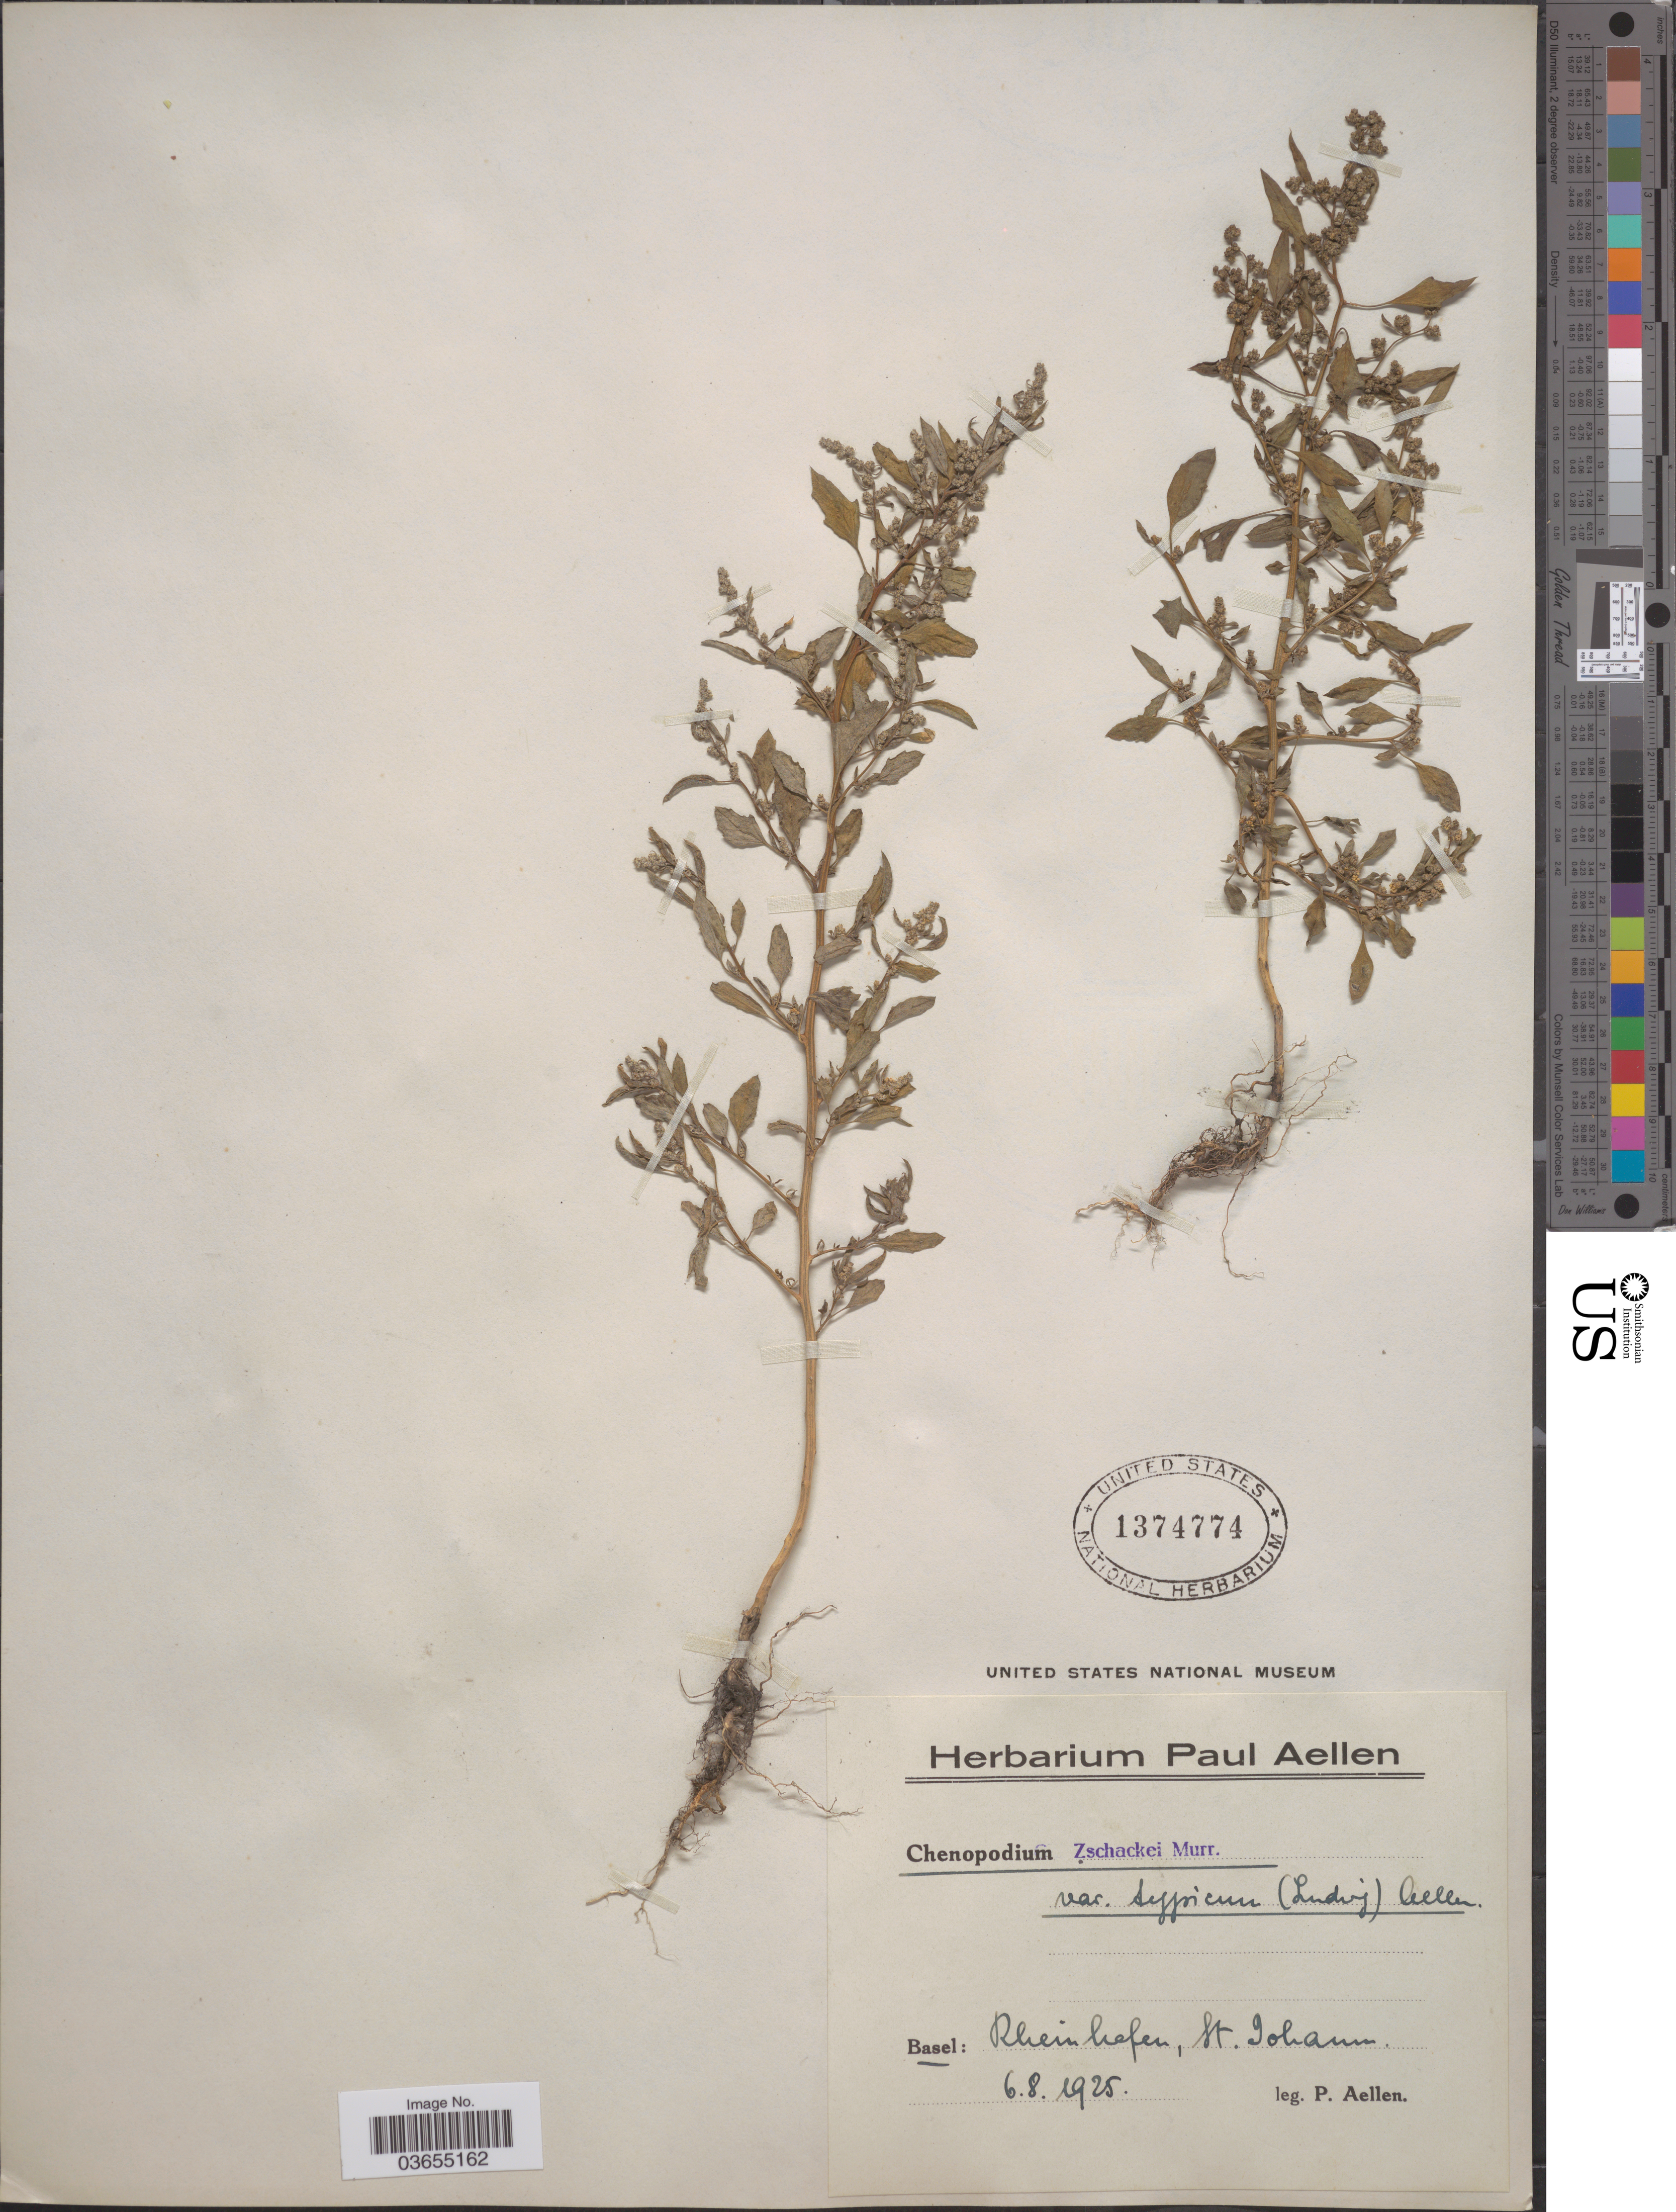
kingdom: Plantae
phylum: Tracheophyta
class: Magnoliopsida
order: Caryophyllales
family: Amaranthaceae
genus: Chenopodium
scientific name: Chenopodium zschackei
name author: Murr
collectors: P. Aellen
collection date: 1925-08-06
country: Switzerland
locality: Basel: Rheinhafen, St. Johann.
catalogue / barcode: US 1374774